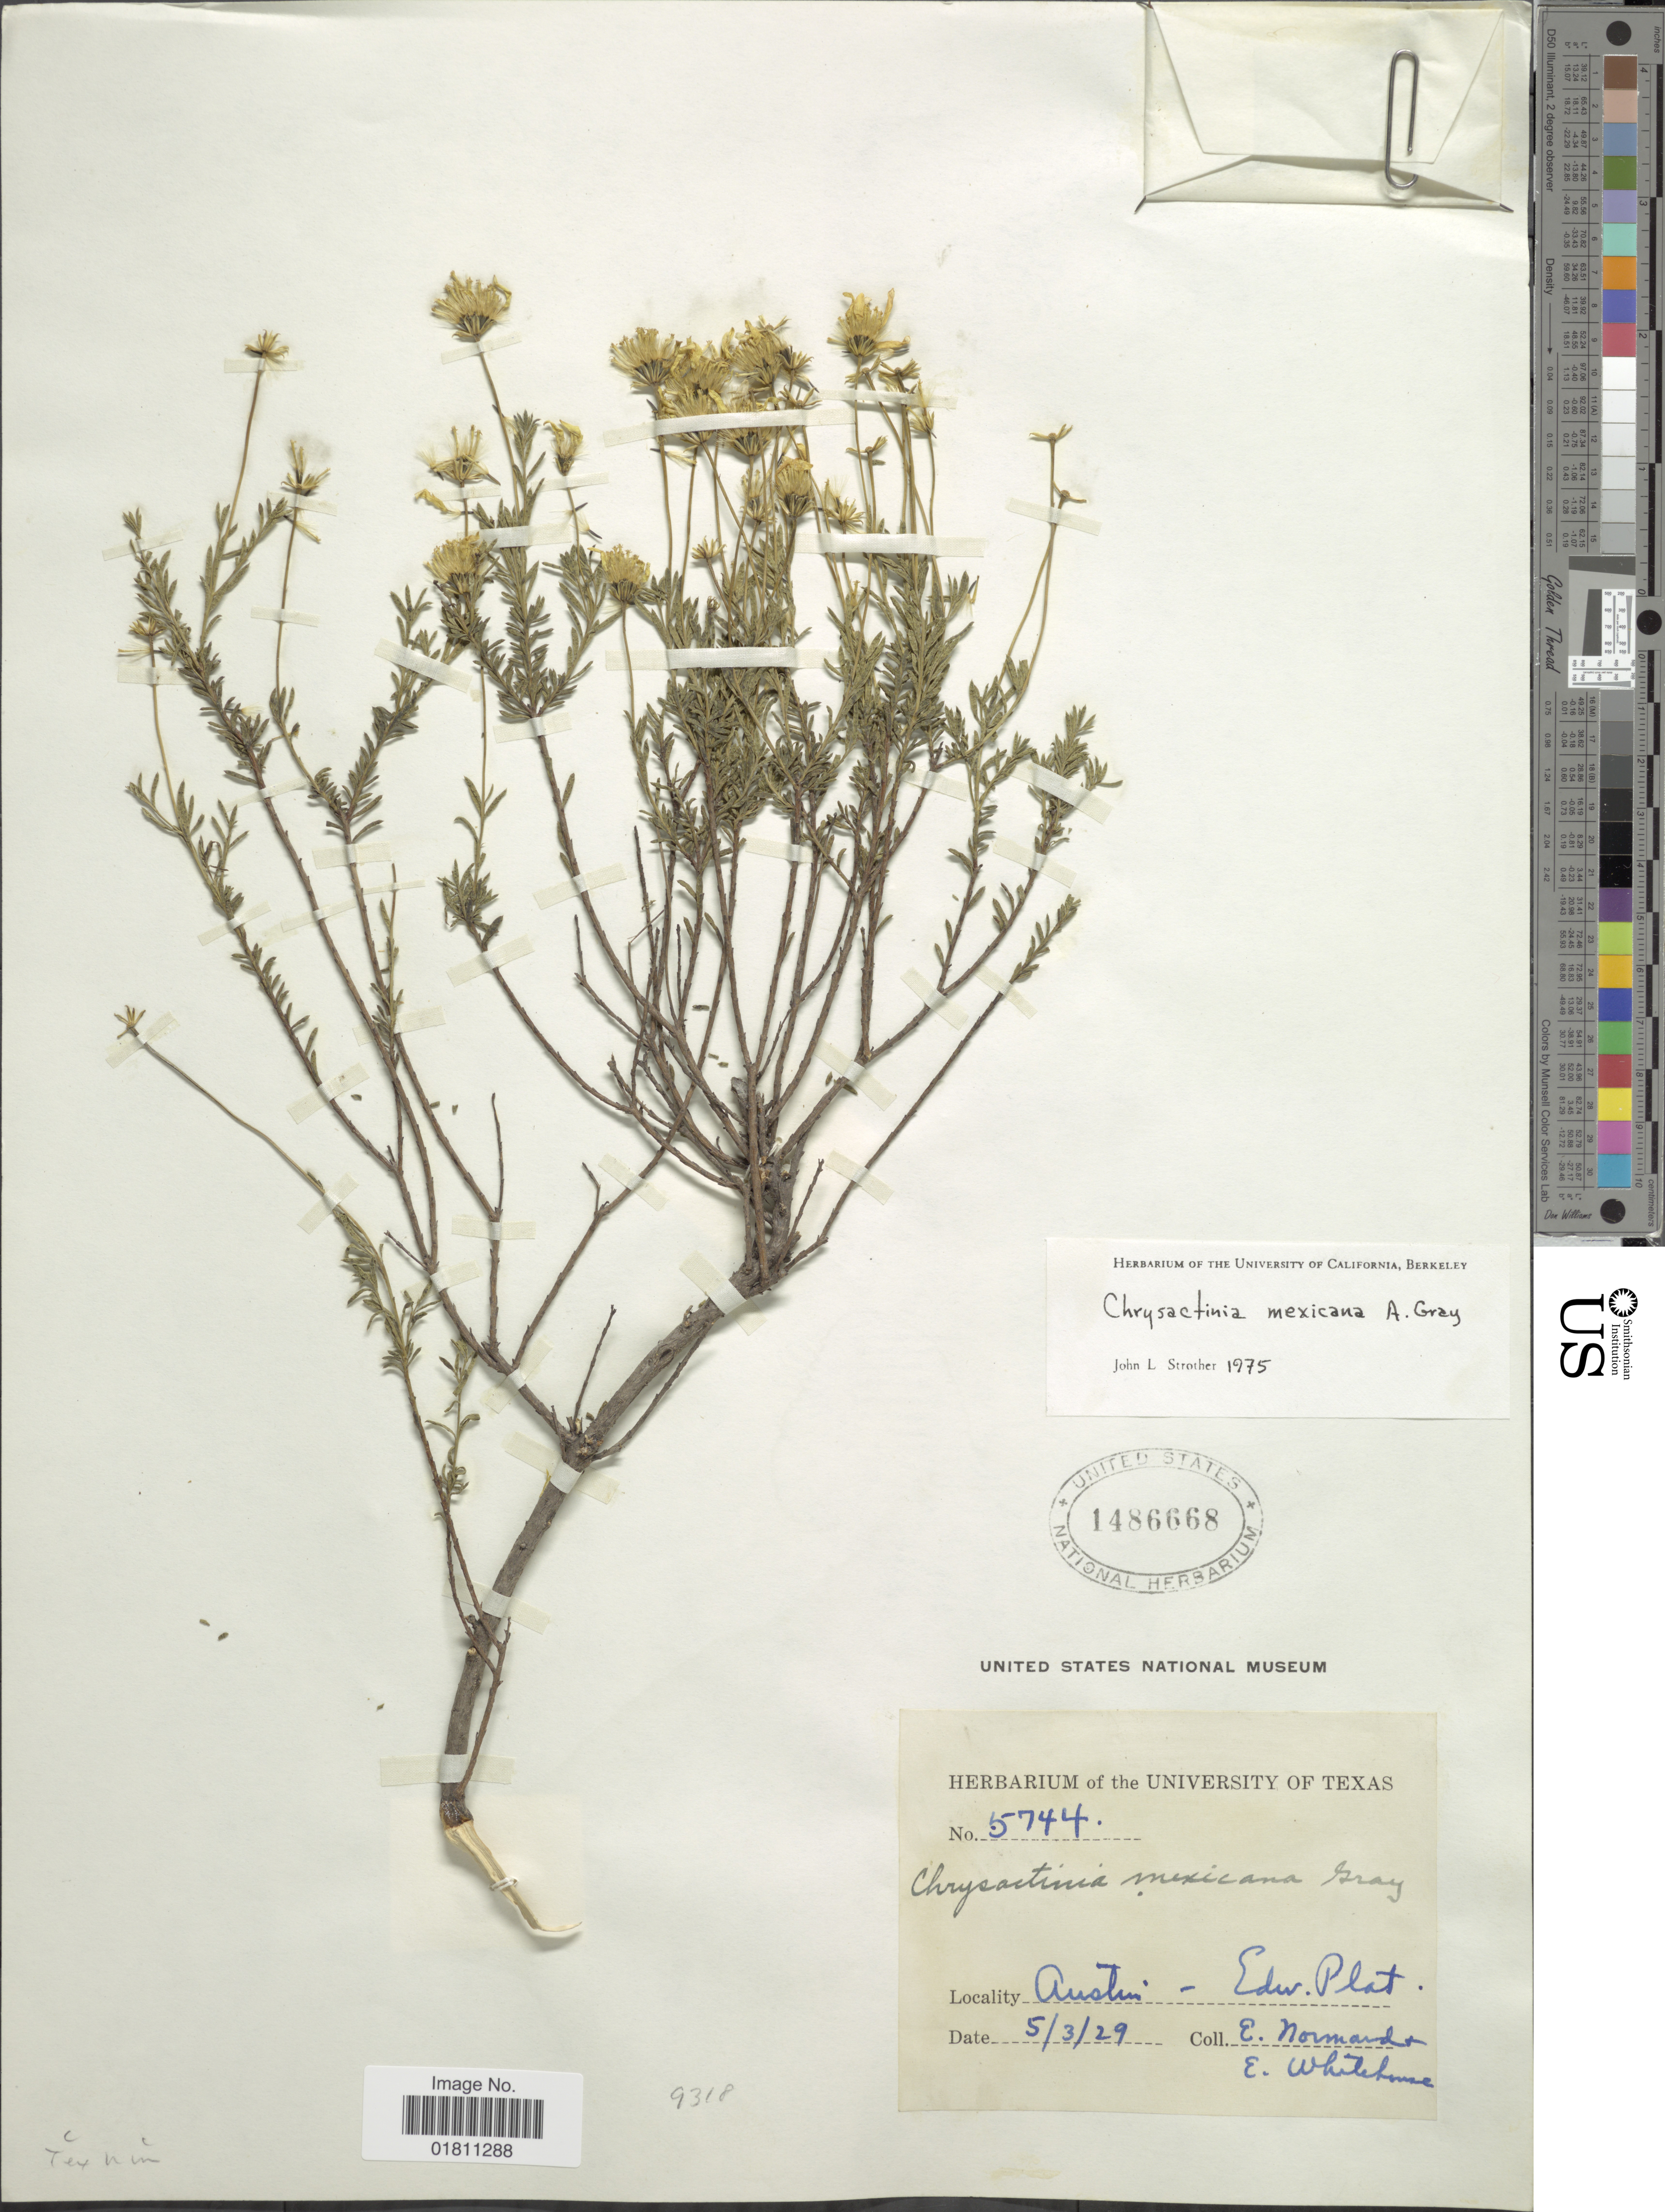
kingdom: Plantae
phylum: Tracheophyta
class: Magnoliopsida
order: Asterales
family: Asteraceae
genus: Chrysactinia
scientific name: Chrysactinia mexicana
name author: A. Gray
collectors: -. Normand & E. Whitehouse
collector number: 5744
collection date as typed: Transcribed d/m/y: 3/5/29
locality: Austin-Edw. Plat.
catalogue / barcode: US 1486668